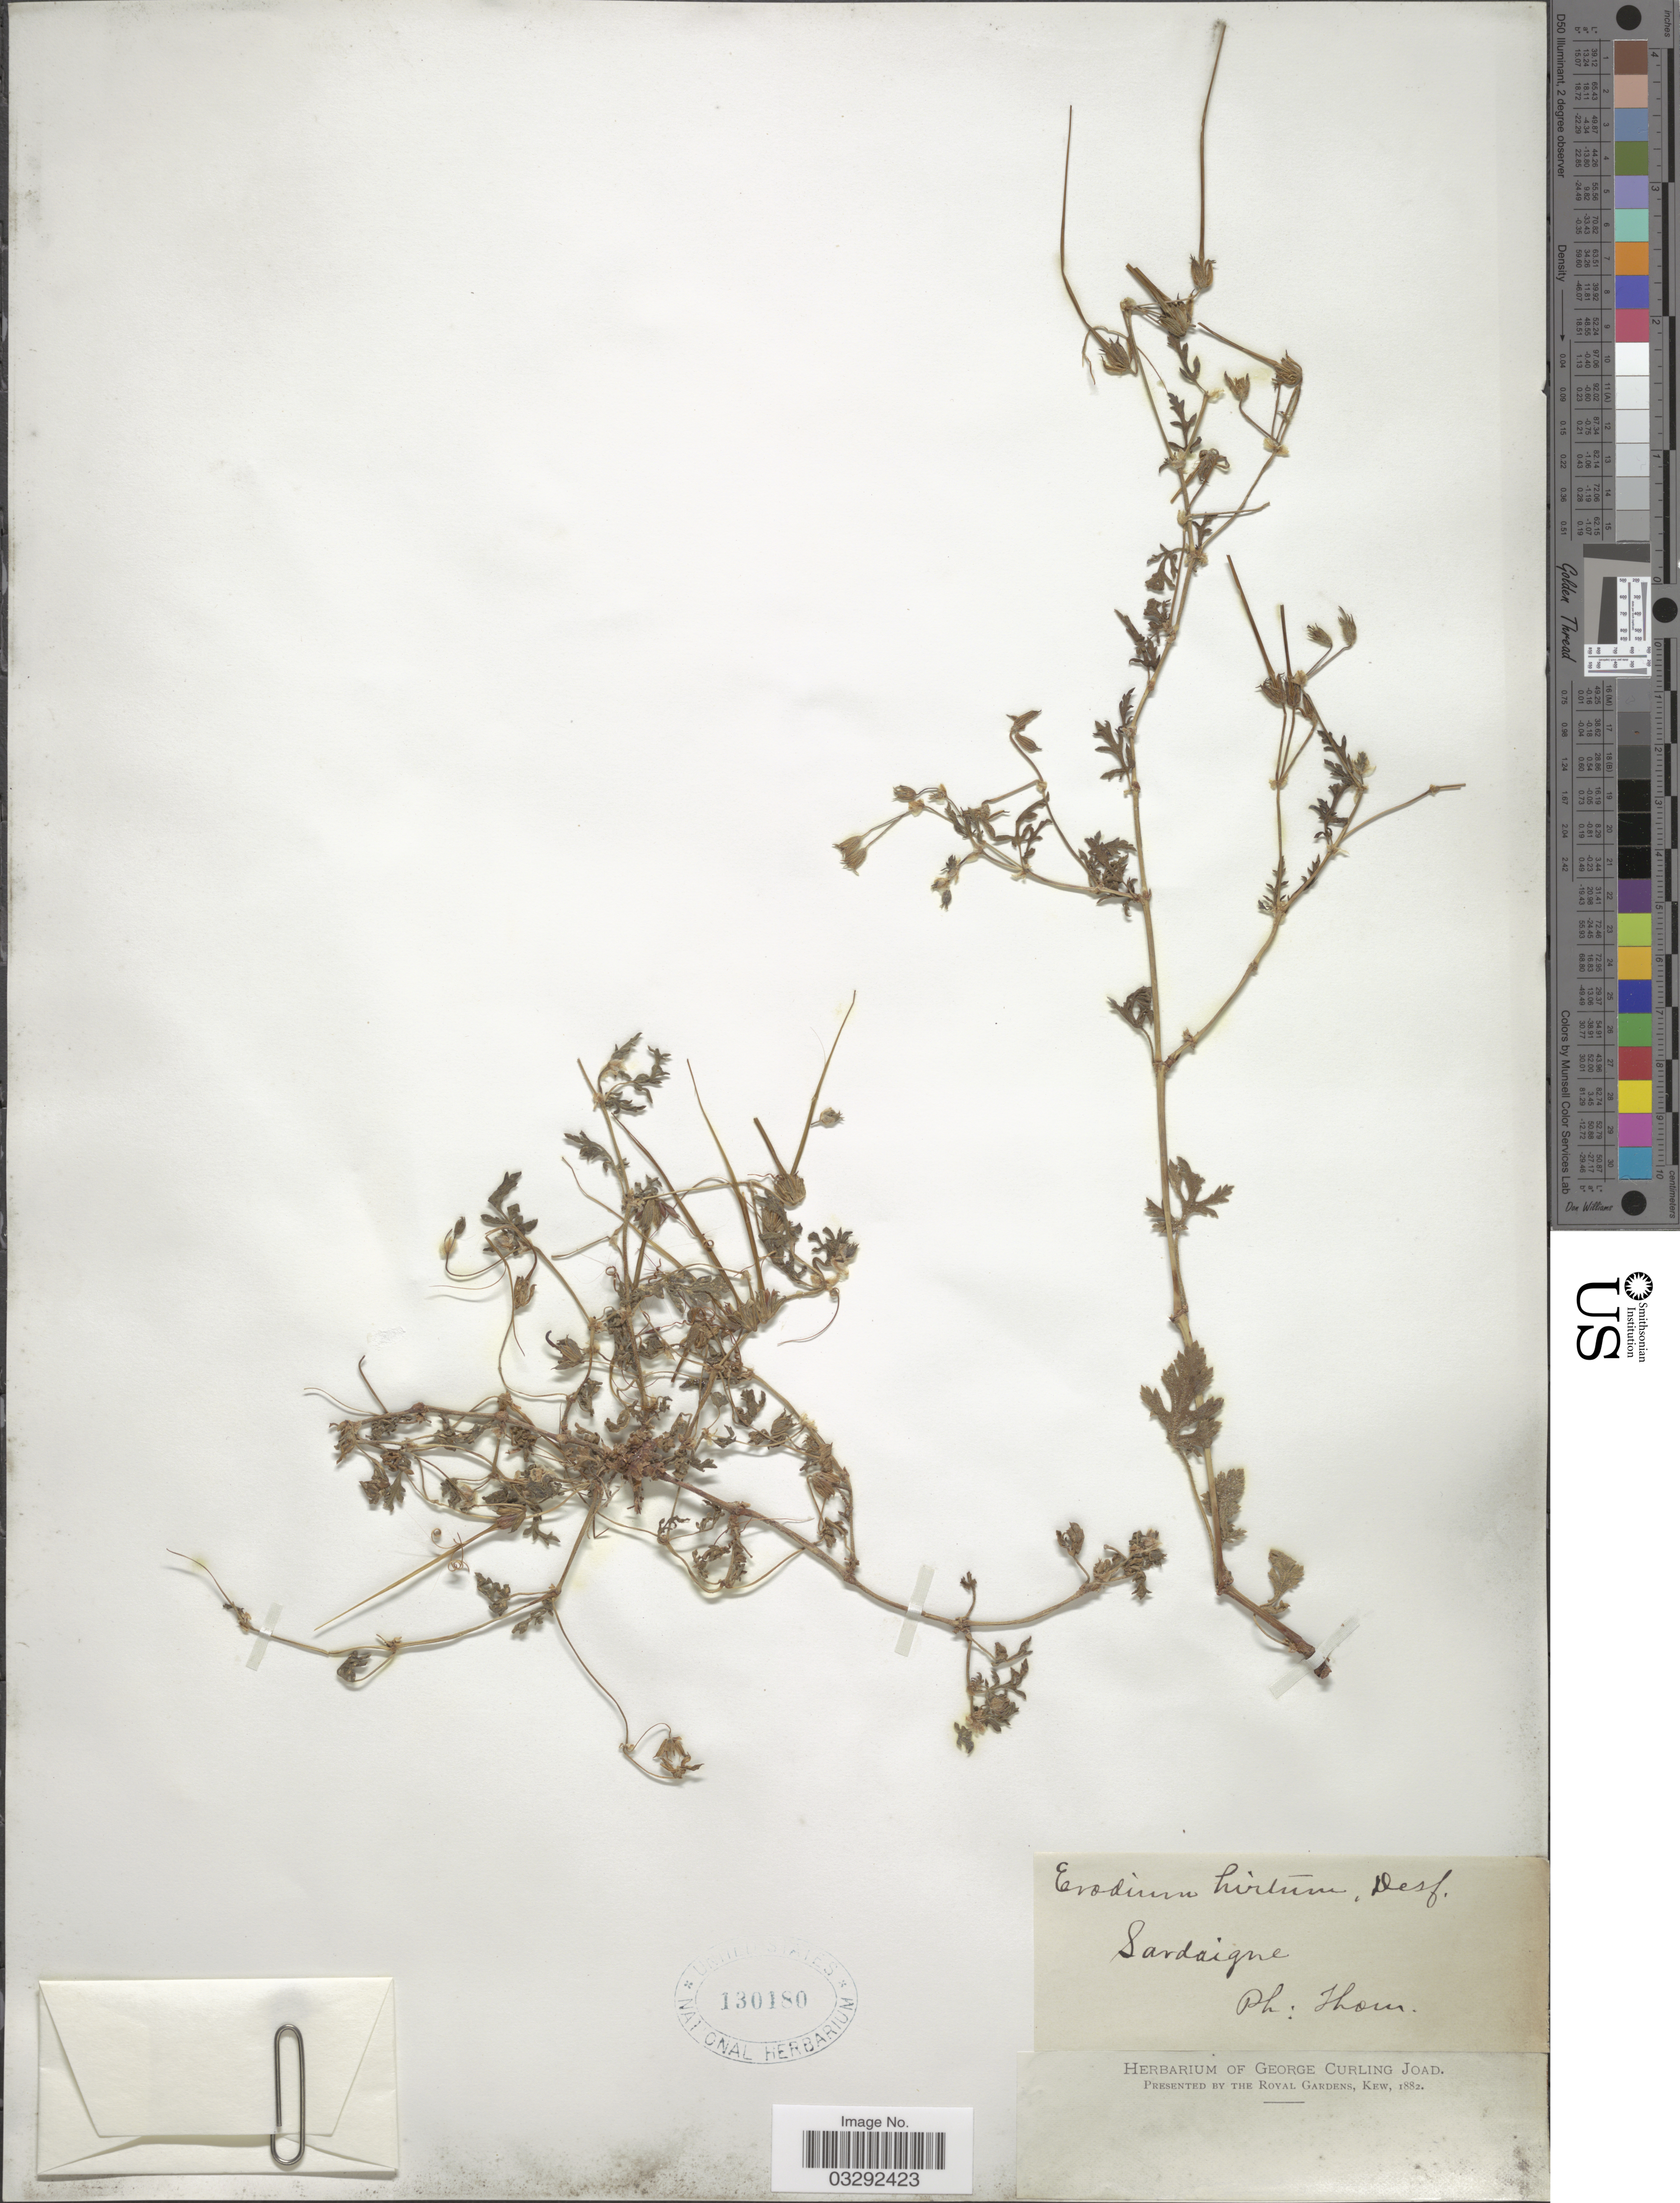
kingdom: Plantae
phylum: Tracheophyta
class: Magnoliopsida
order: Geraniales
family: Geraniaceae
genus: Erodium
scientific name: Erodium hirtum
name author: Willd.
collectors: ex herb. George Curling Joad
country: Italy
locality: Sardaigne.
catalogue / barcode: US 130180